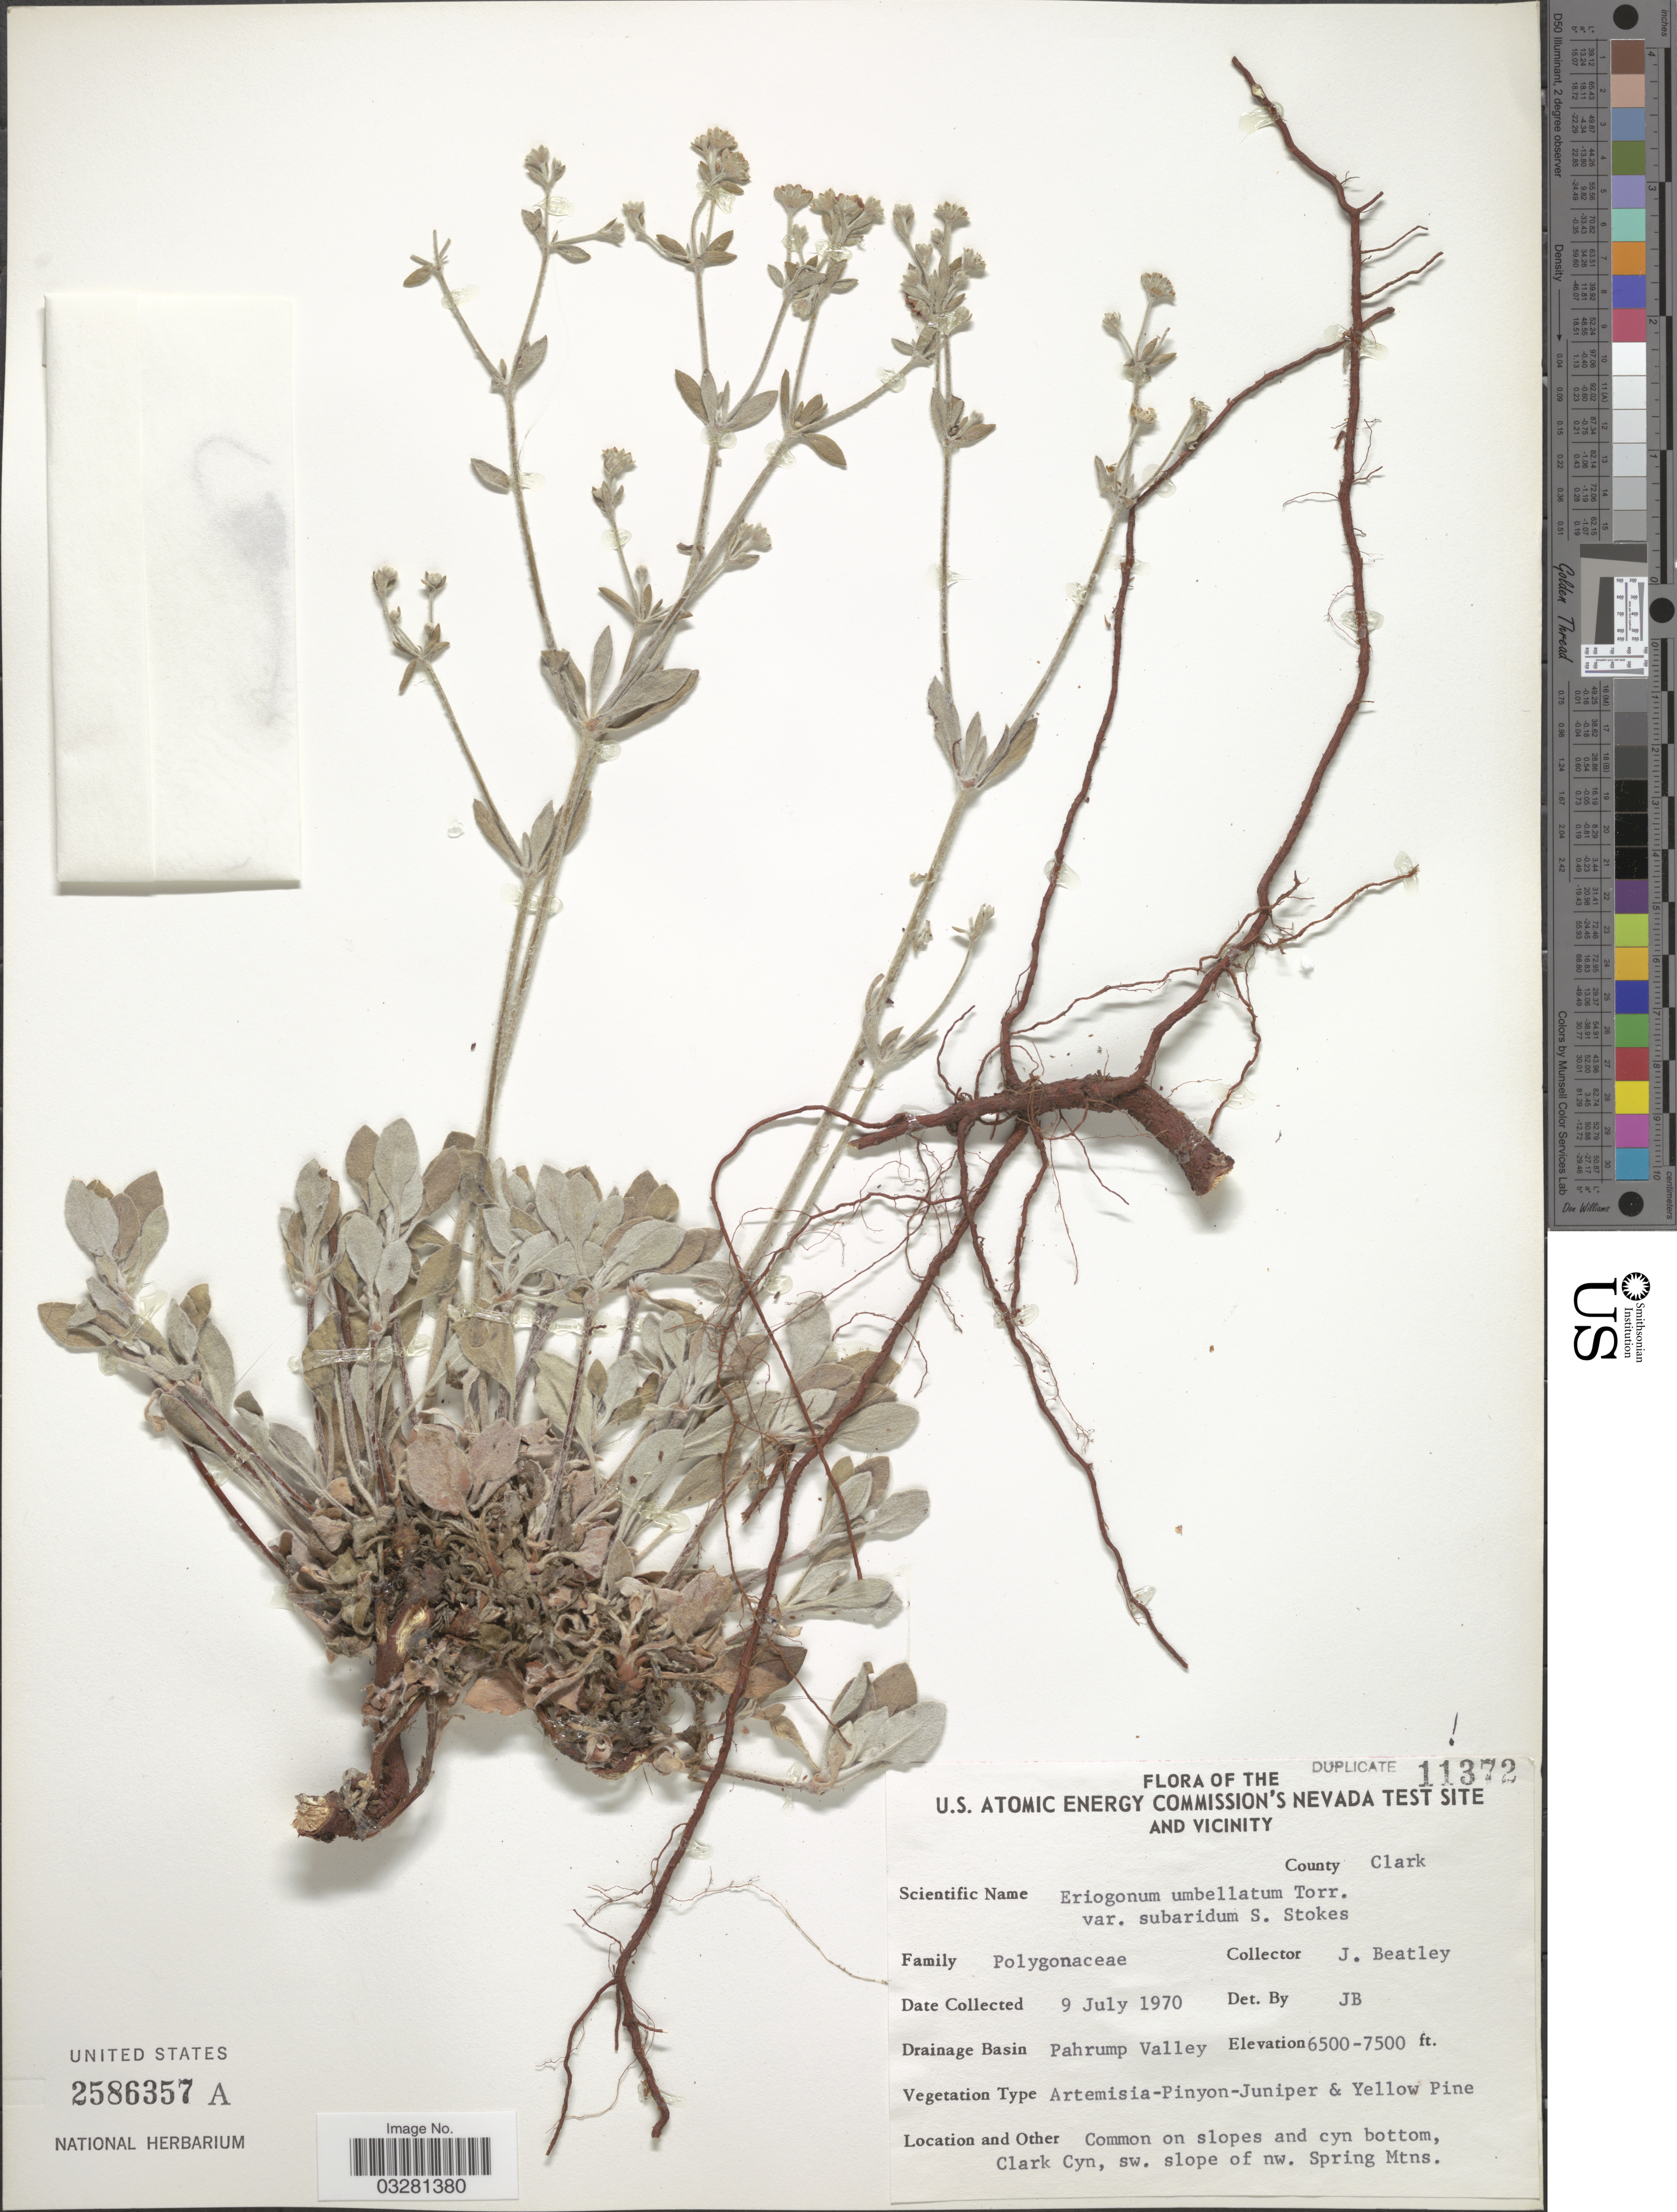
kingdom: Plantae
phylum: Tracheophyta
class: Magnoliopsida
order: Caryophyllales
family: Polygonaceae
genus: Eriogonum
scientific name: Eriogonum umbellatum var. umbellatum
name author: Torr.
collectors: J. C. Beatley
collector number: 11372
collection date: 1970-07-09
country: United States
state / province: Nevada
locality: U. S. Atomic Energy Commission's Nevada Test Site and Vicinity. County Clark. Drainage Basin Pahrump Valley. Clark Cyn, sw. slope of nw. Spring Mtns.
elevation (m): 1981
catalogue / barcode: US 2586357A